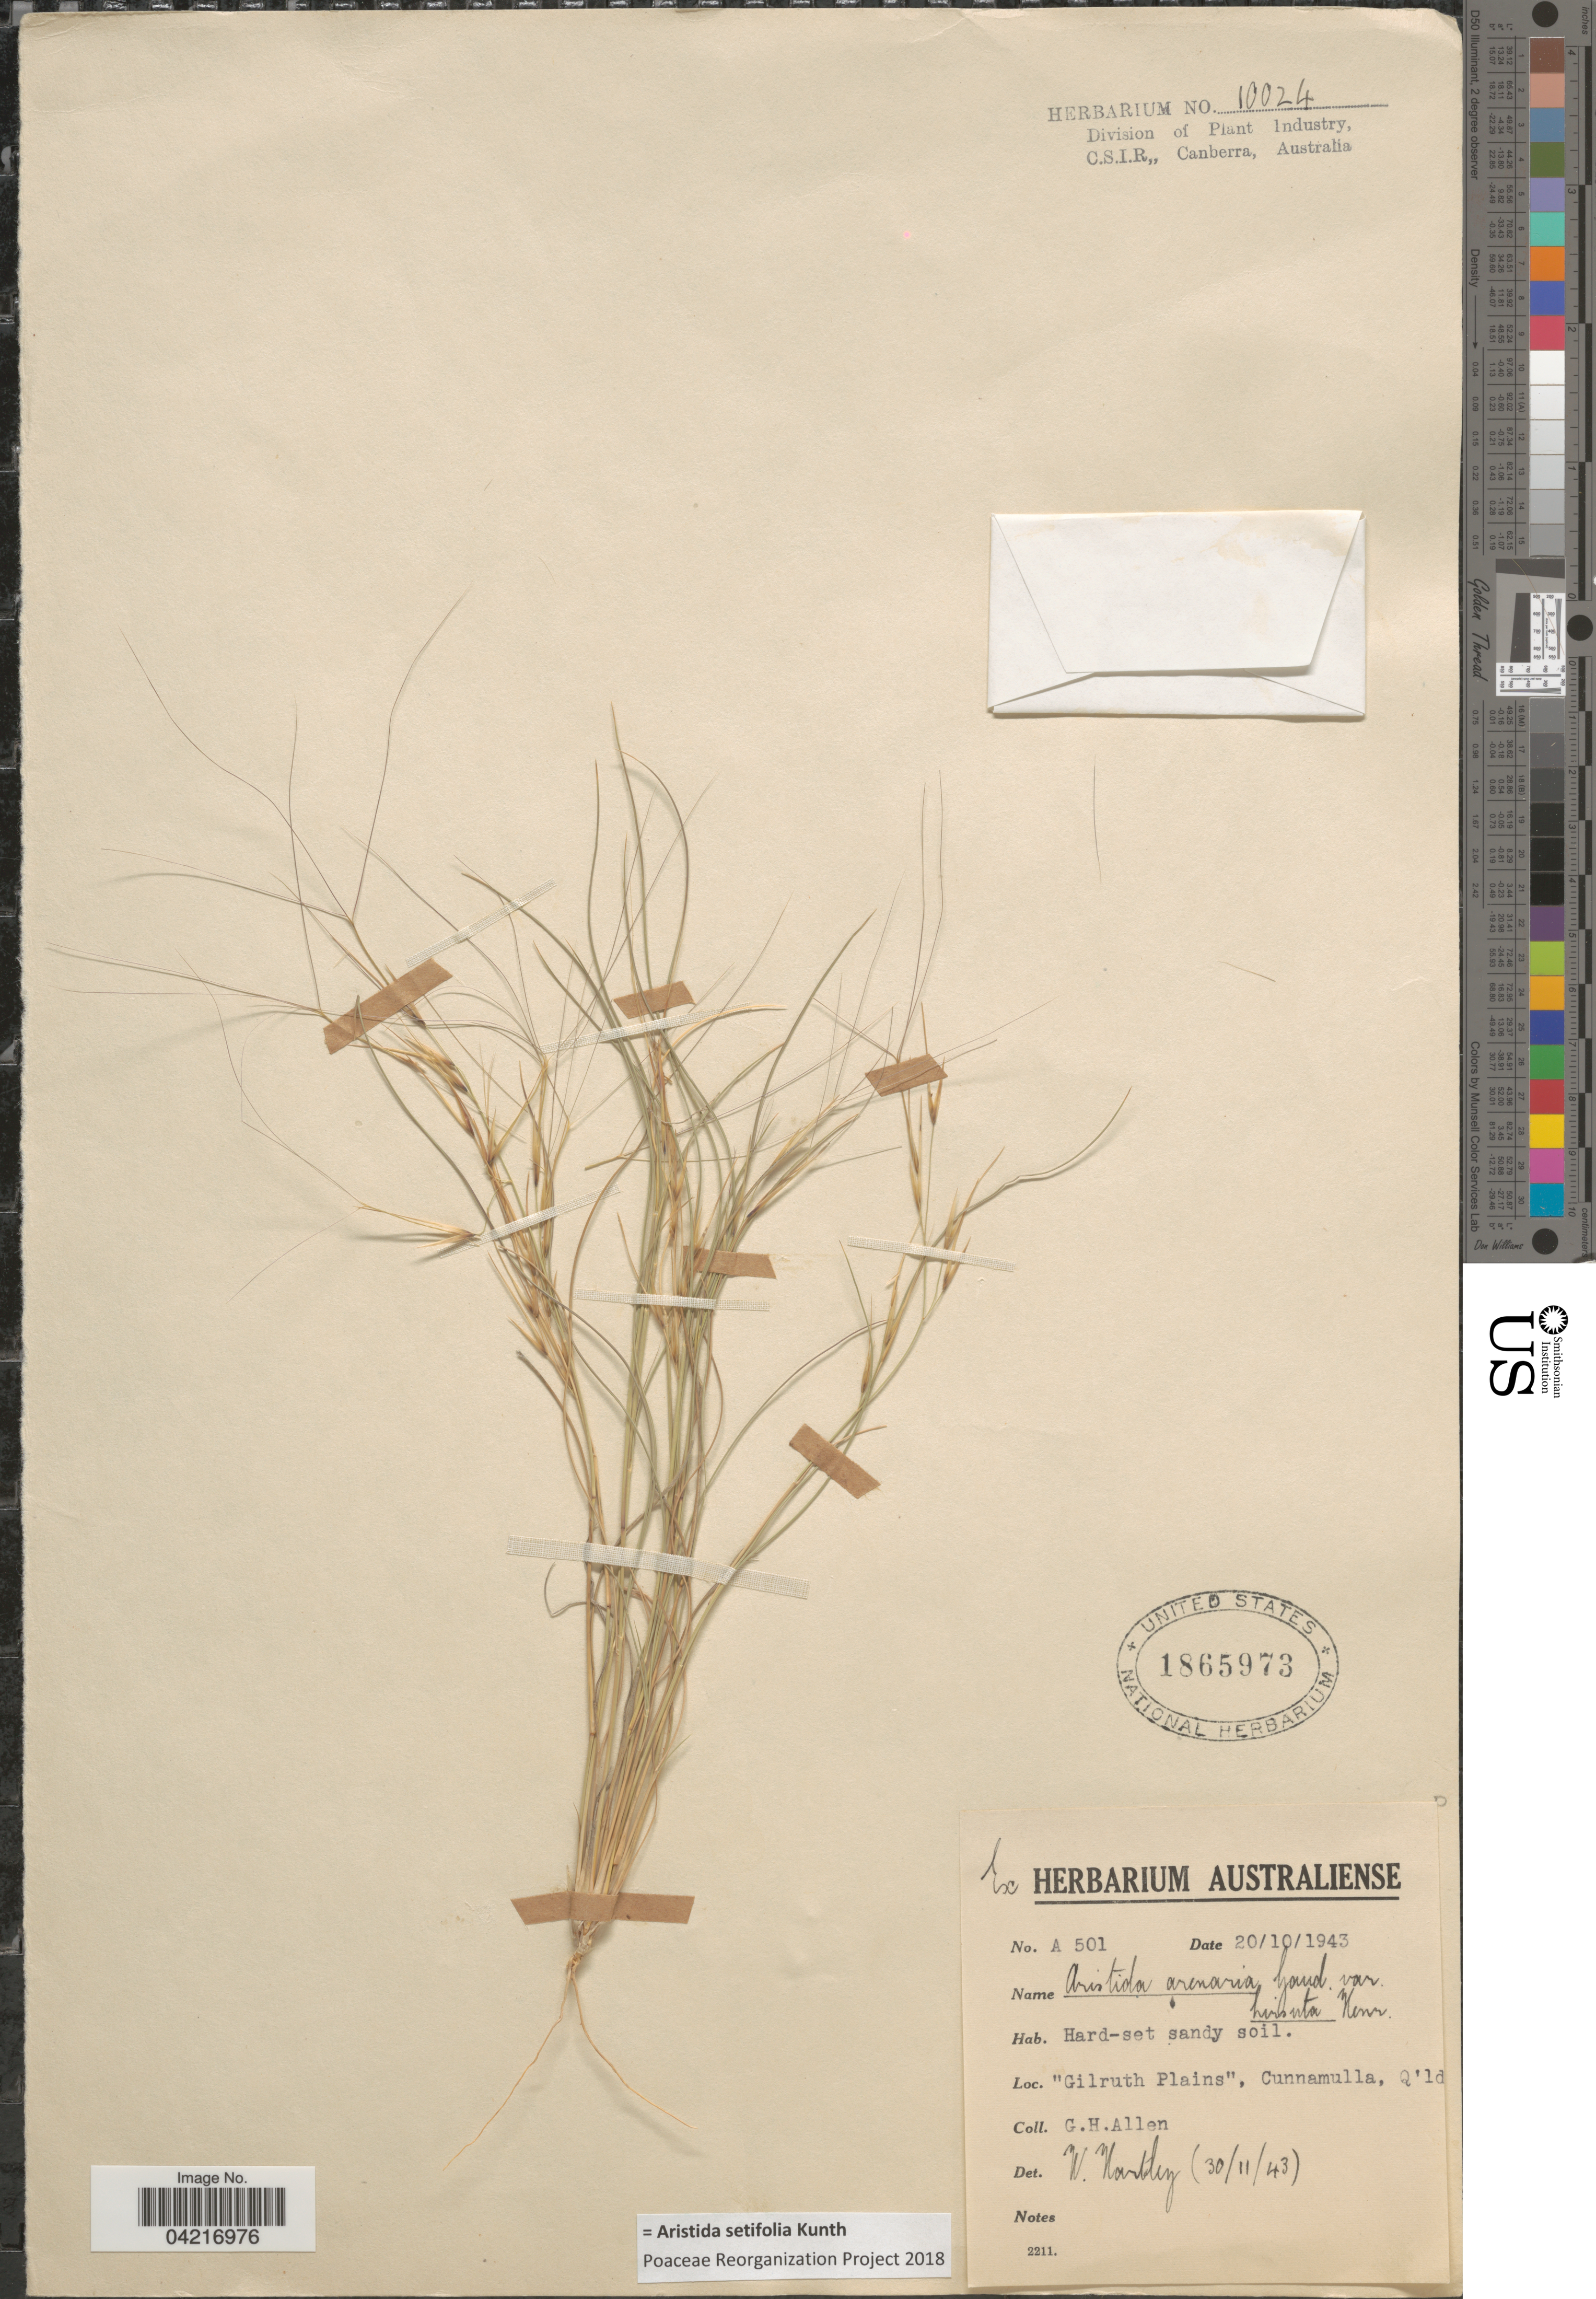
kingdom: Plantae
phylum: Tracheophyta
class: Liliopsida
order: Poales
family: Poaceae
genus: Aristida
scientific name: Aristida setifolia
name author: Kunth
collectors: G. Allen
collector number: A 501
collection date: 1943-10-20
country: Australia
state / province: Queensland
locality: Gilruth Plains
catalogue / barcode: US 1865973